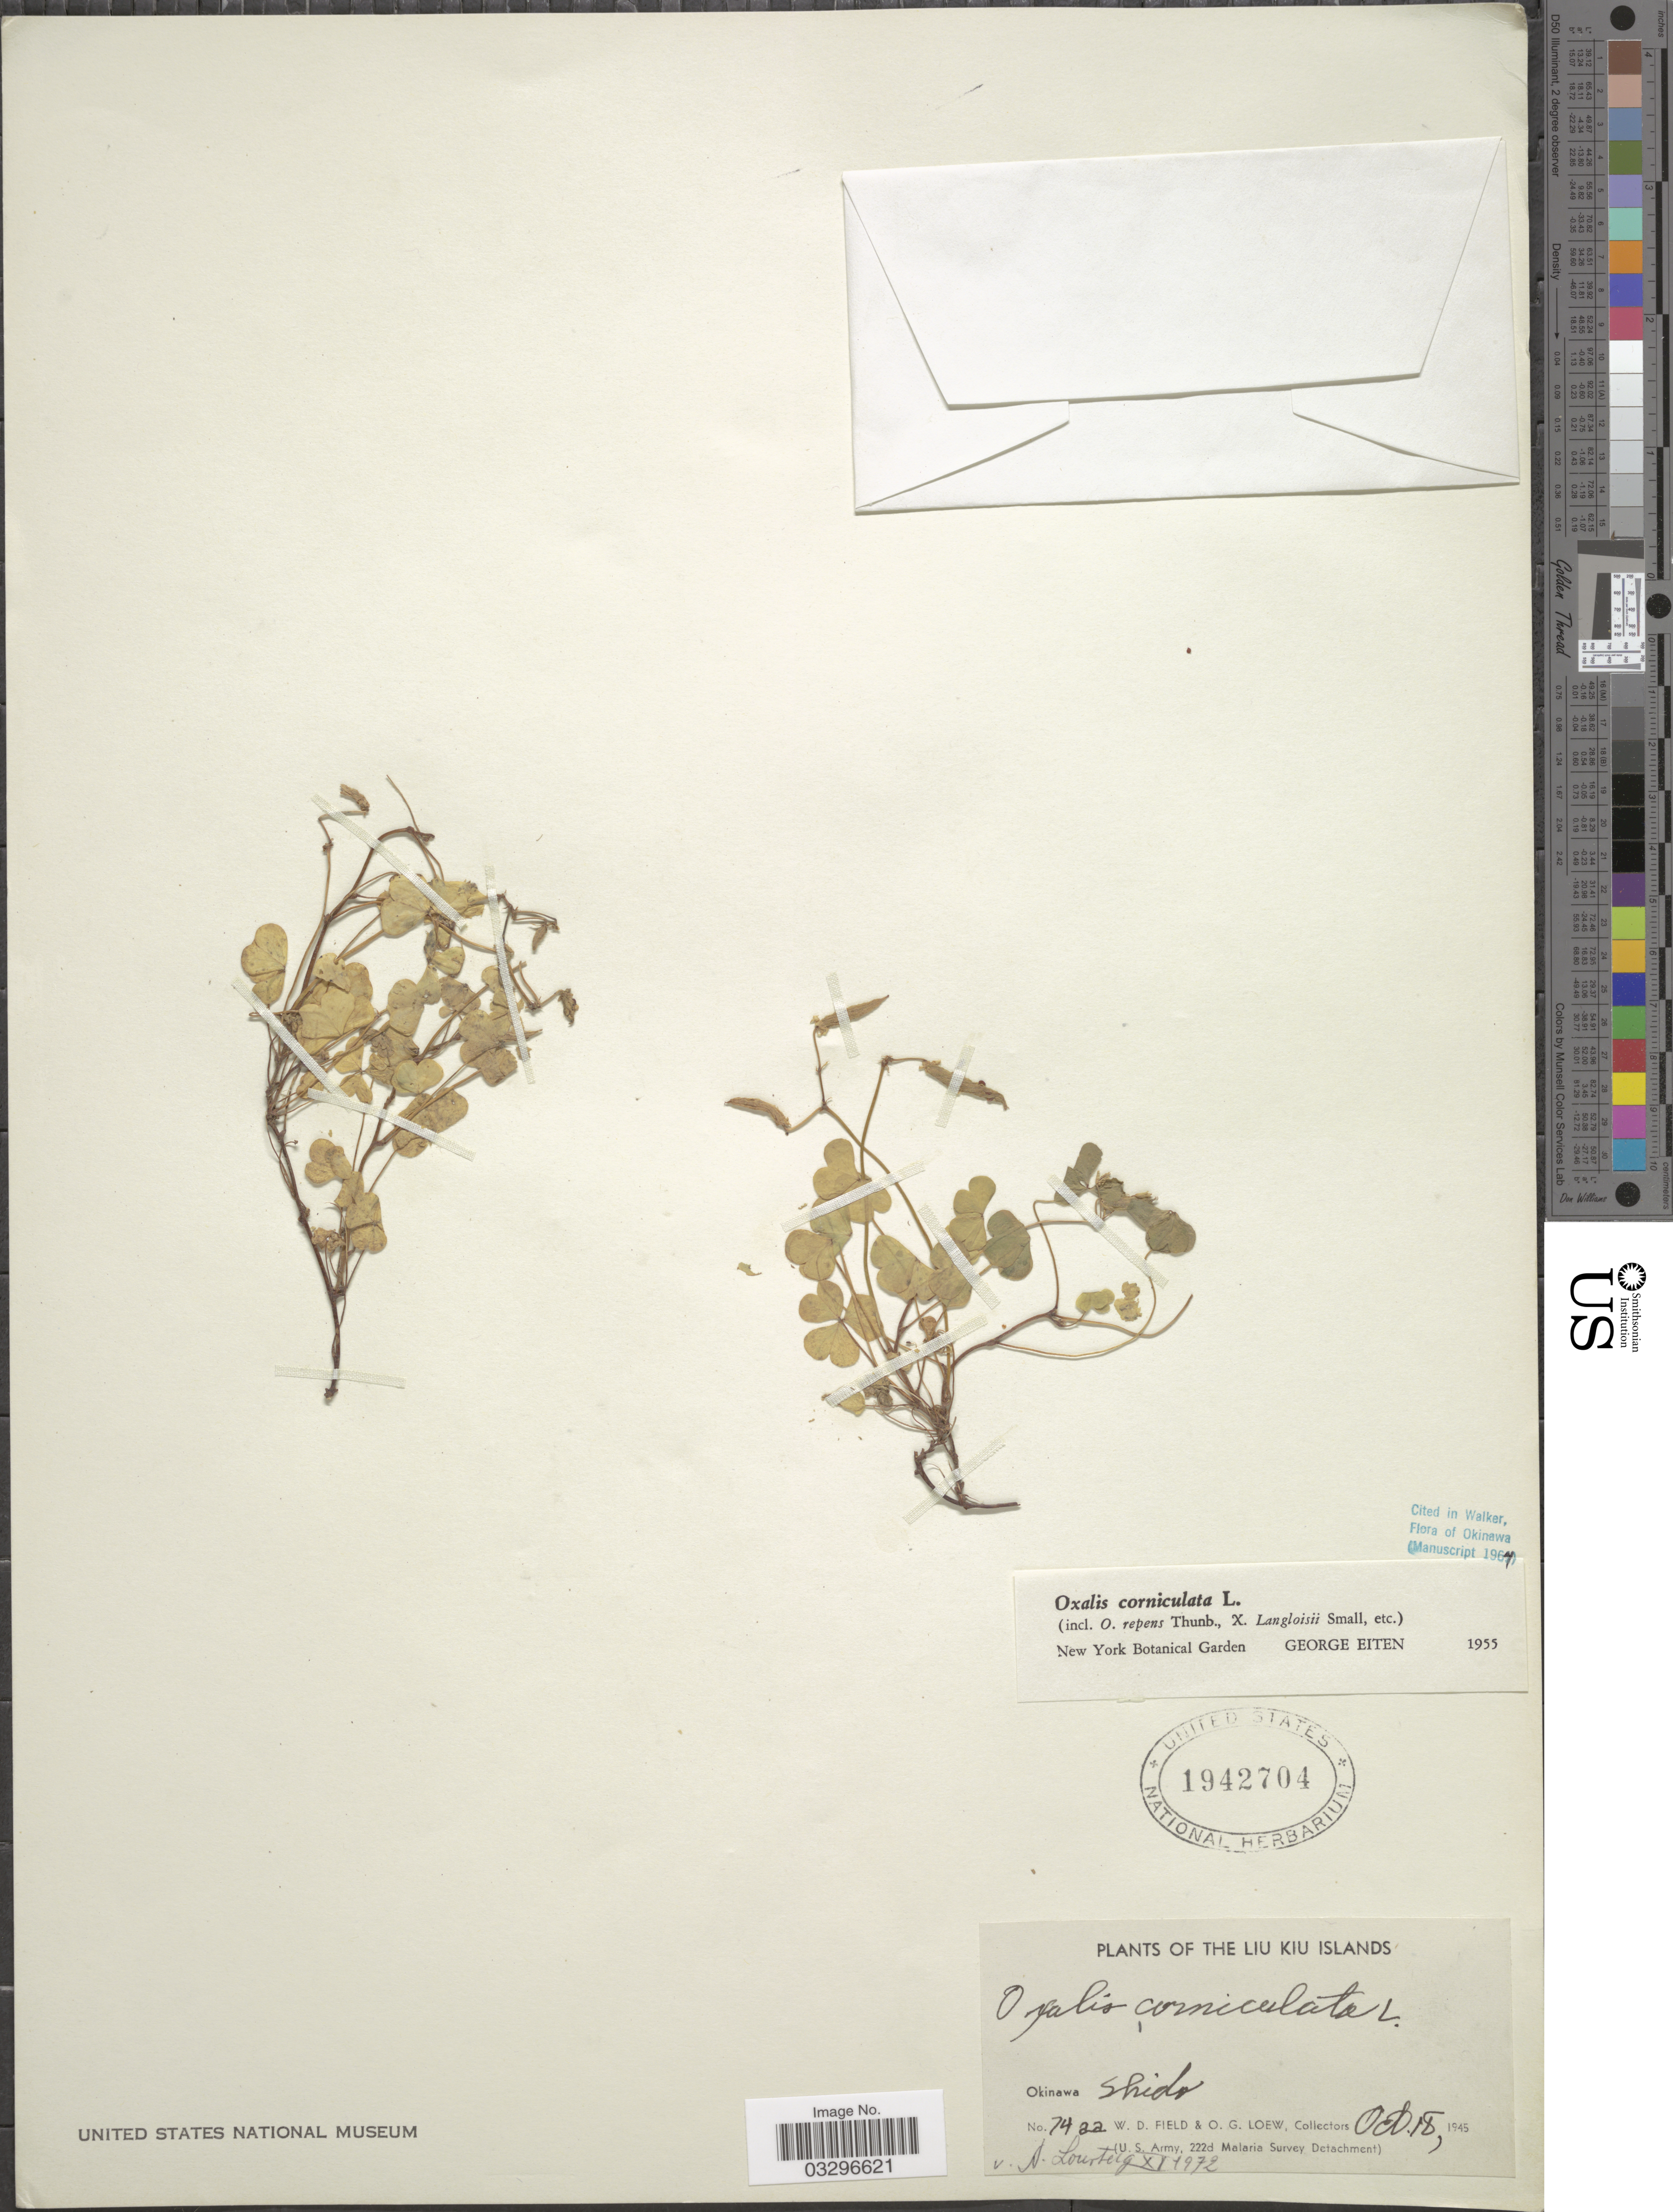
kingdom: Plantae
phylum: Tracheophyta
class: Magnoliopsida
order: Oxalidales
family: Oxalidaceae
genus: Oxalis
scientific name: Oxalis corniculata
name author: L.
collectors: W. D. Field & O. G. Loew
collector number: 7422*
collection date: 1945-10-18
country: Japan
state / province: Okinawa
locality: The Liu Kiu Islands, Okinawa Shido.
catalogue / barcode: US 1942704